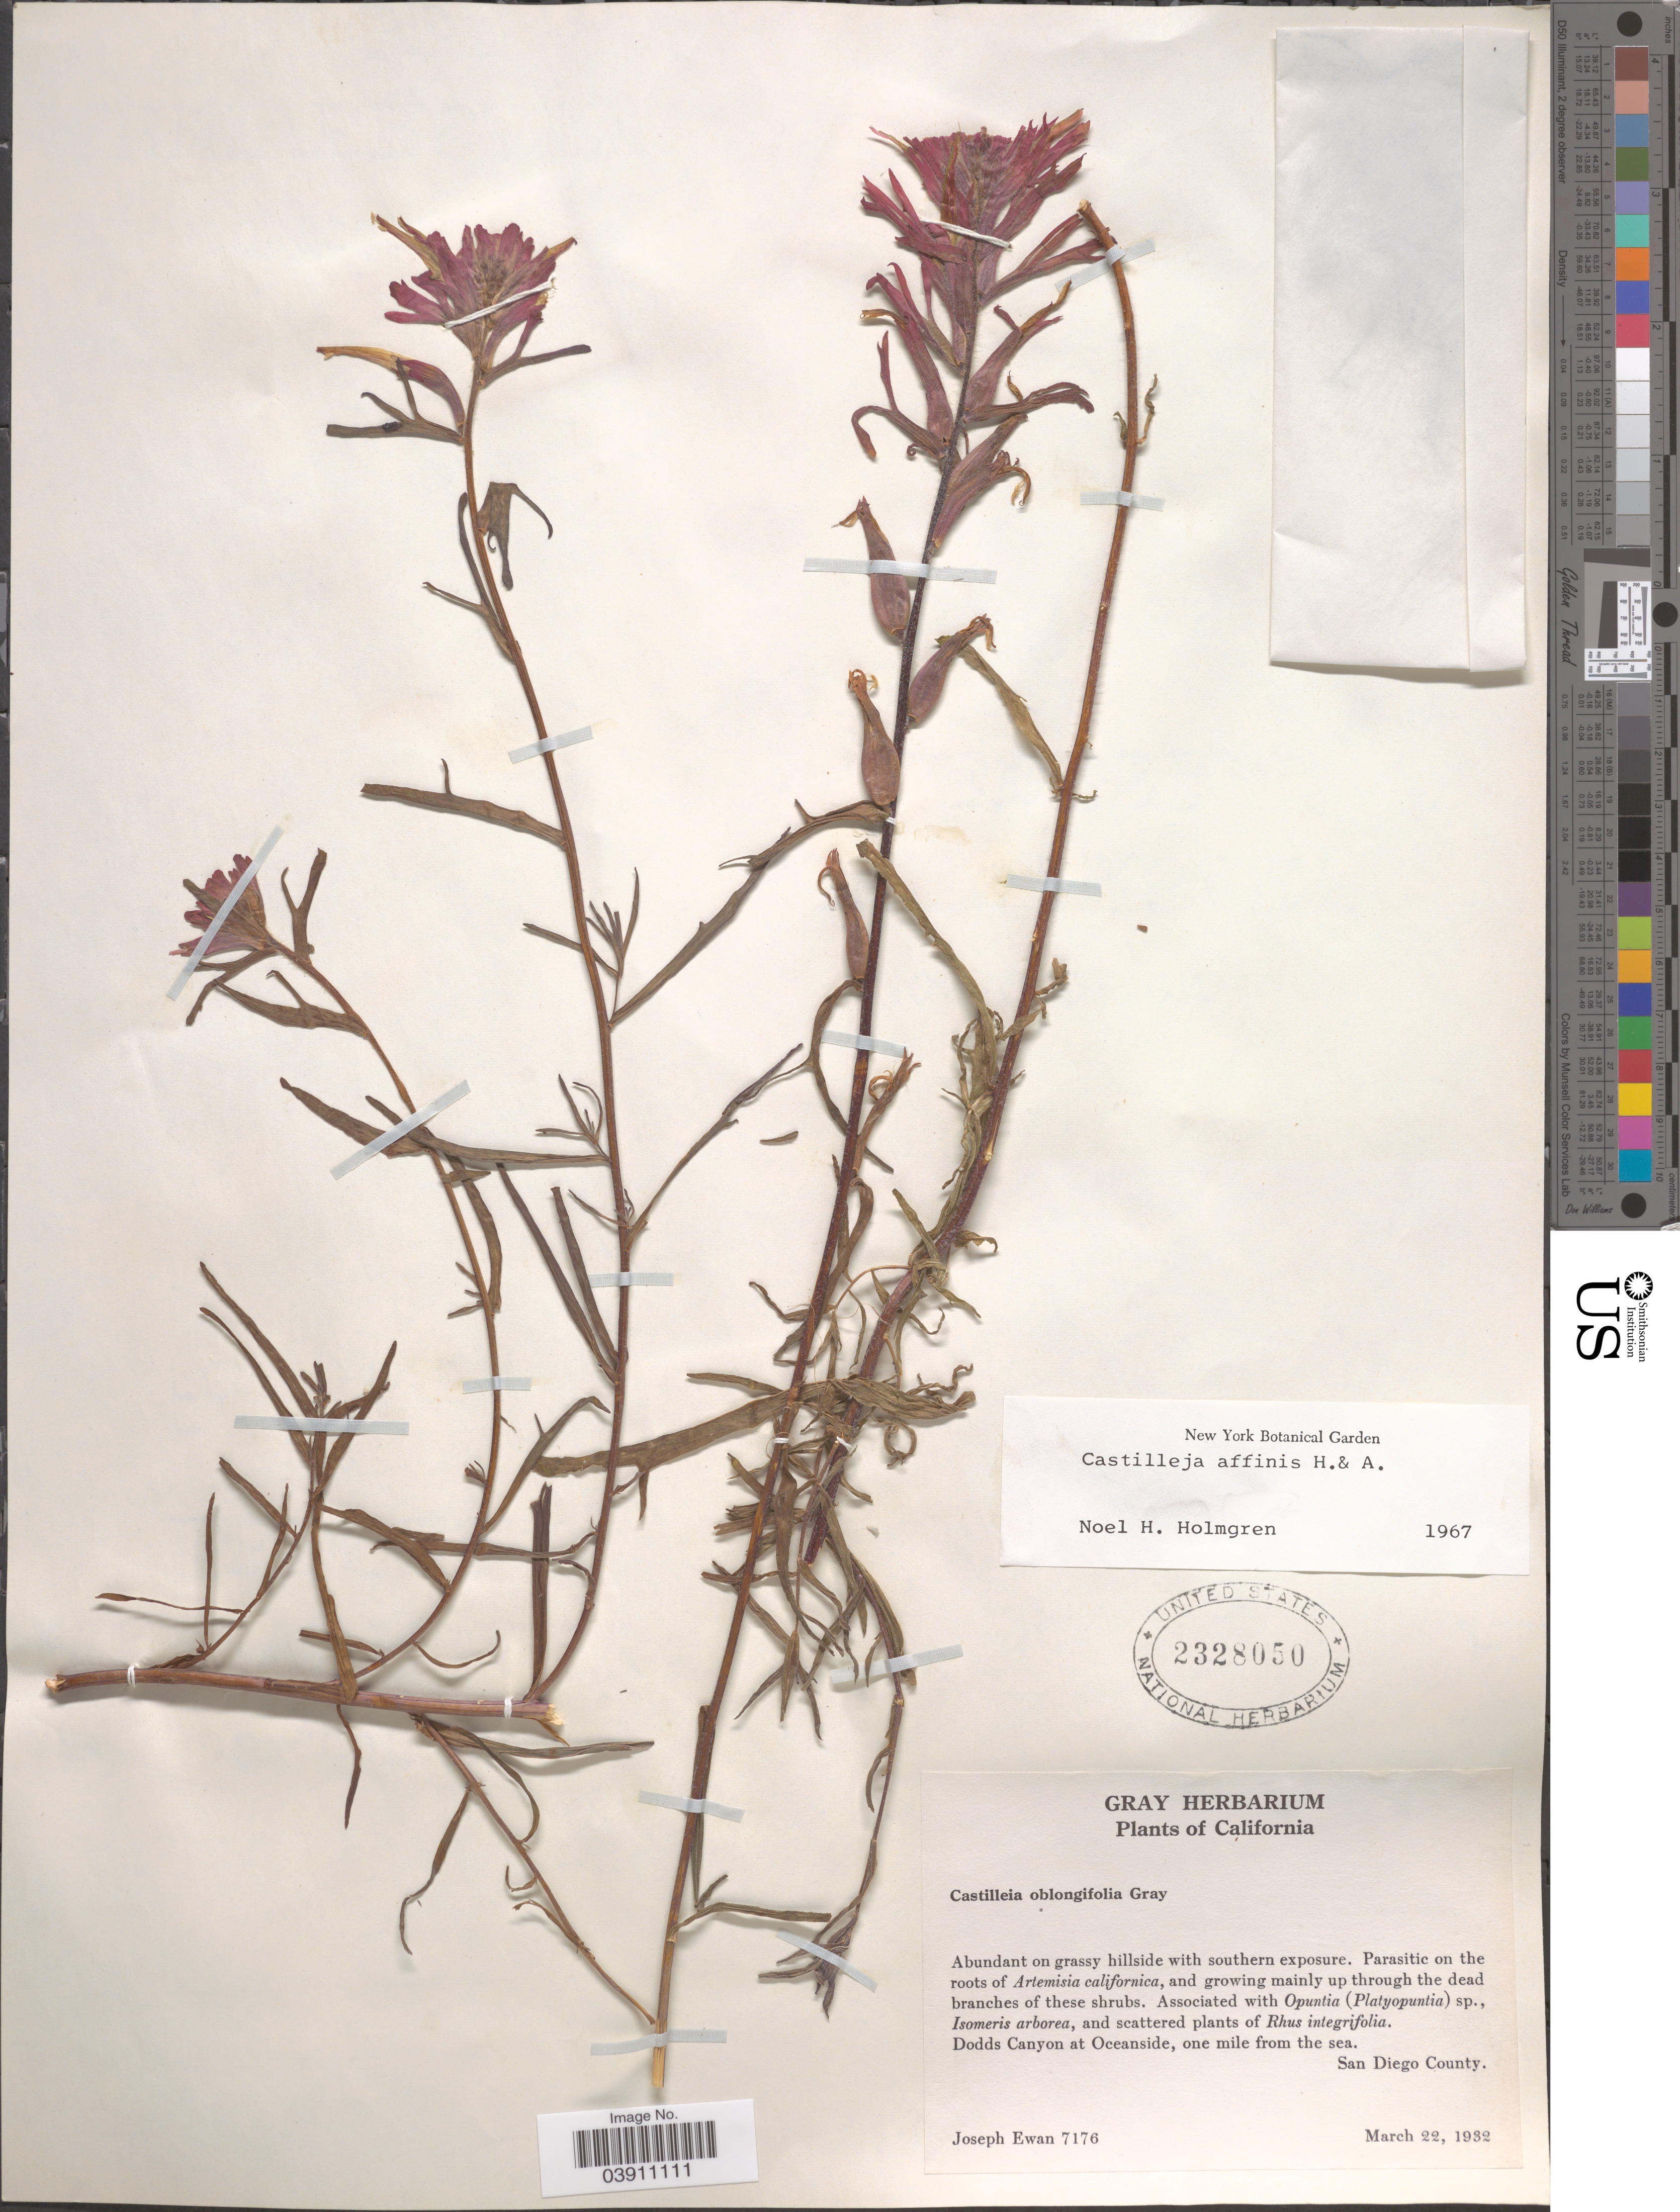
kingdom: Plantae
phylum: Tracheophyta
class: Magnoliopsida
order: Lamiales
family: Orobanchaceae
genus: Castilleja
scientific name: Castilleja affinis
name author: Hook. & Arn.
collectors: J. A. Ewan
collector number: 7176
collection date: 1932-03-22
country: United States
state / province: California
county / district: San Diego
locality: Dodds Canyon at Oceanside, one mile from the sea. San Diego County.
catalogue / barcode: US 2328050